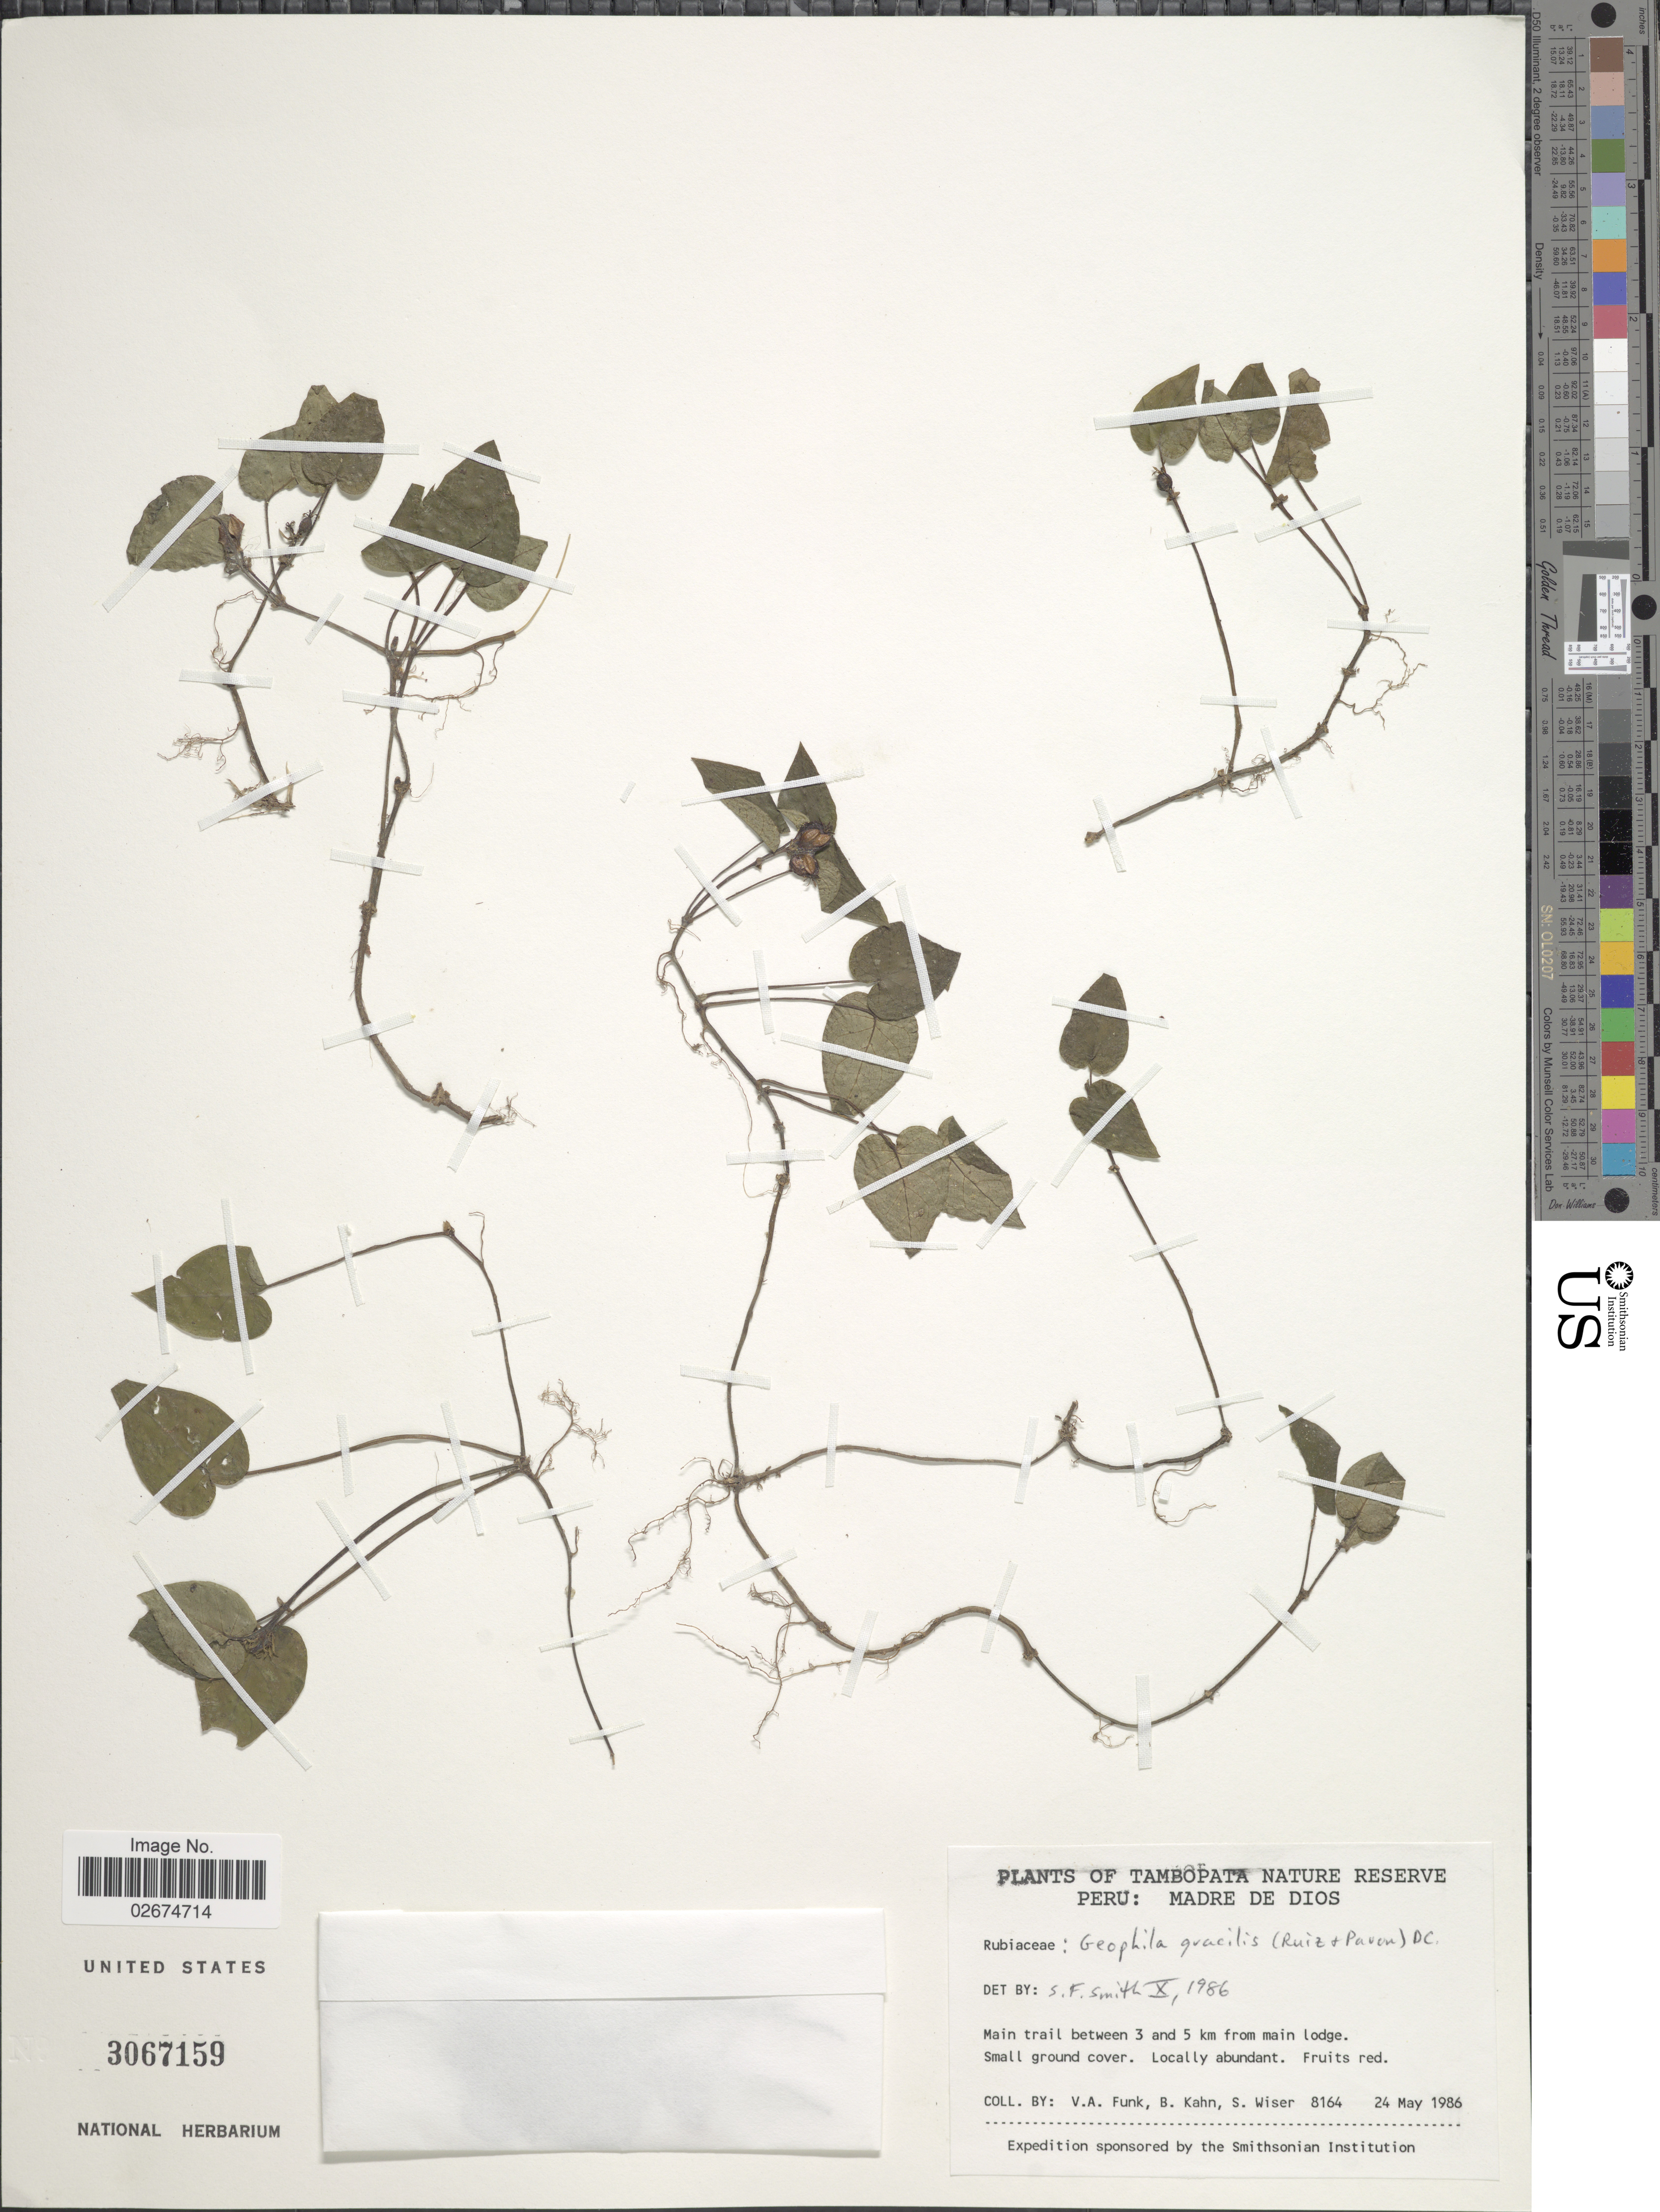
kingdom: Plantae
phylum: Tracheophyta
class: Magnoliopsida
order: Gentianales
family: Rubiaceae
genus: Geophila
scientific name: Geophila gracilis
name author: (Ruiz & Pav.) DC.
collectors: V. Funk, B. Kahn & S. Wiser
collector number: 8164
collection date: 1986-05-24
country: Peru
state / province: Madre de Dios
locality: Peru: Madre de Dios, Main trail between 3 and 5 km from main lodge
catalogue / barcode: US 3067159